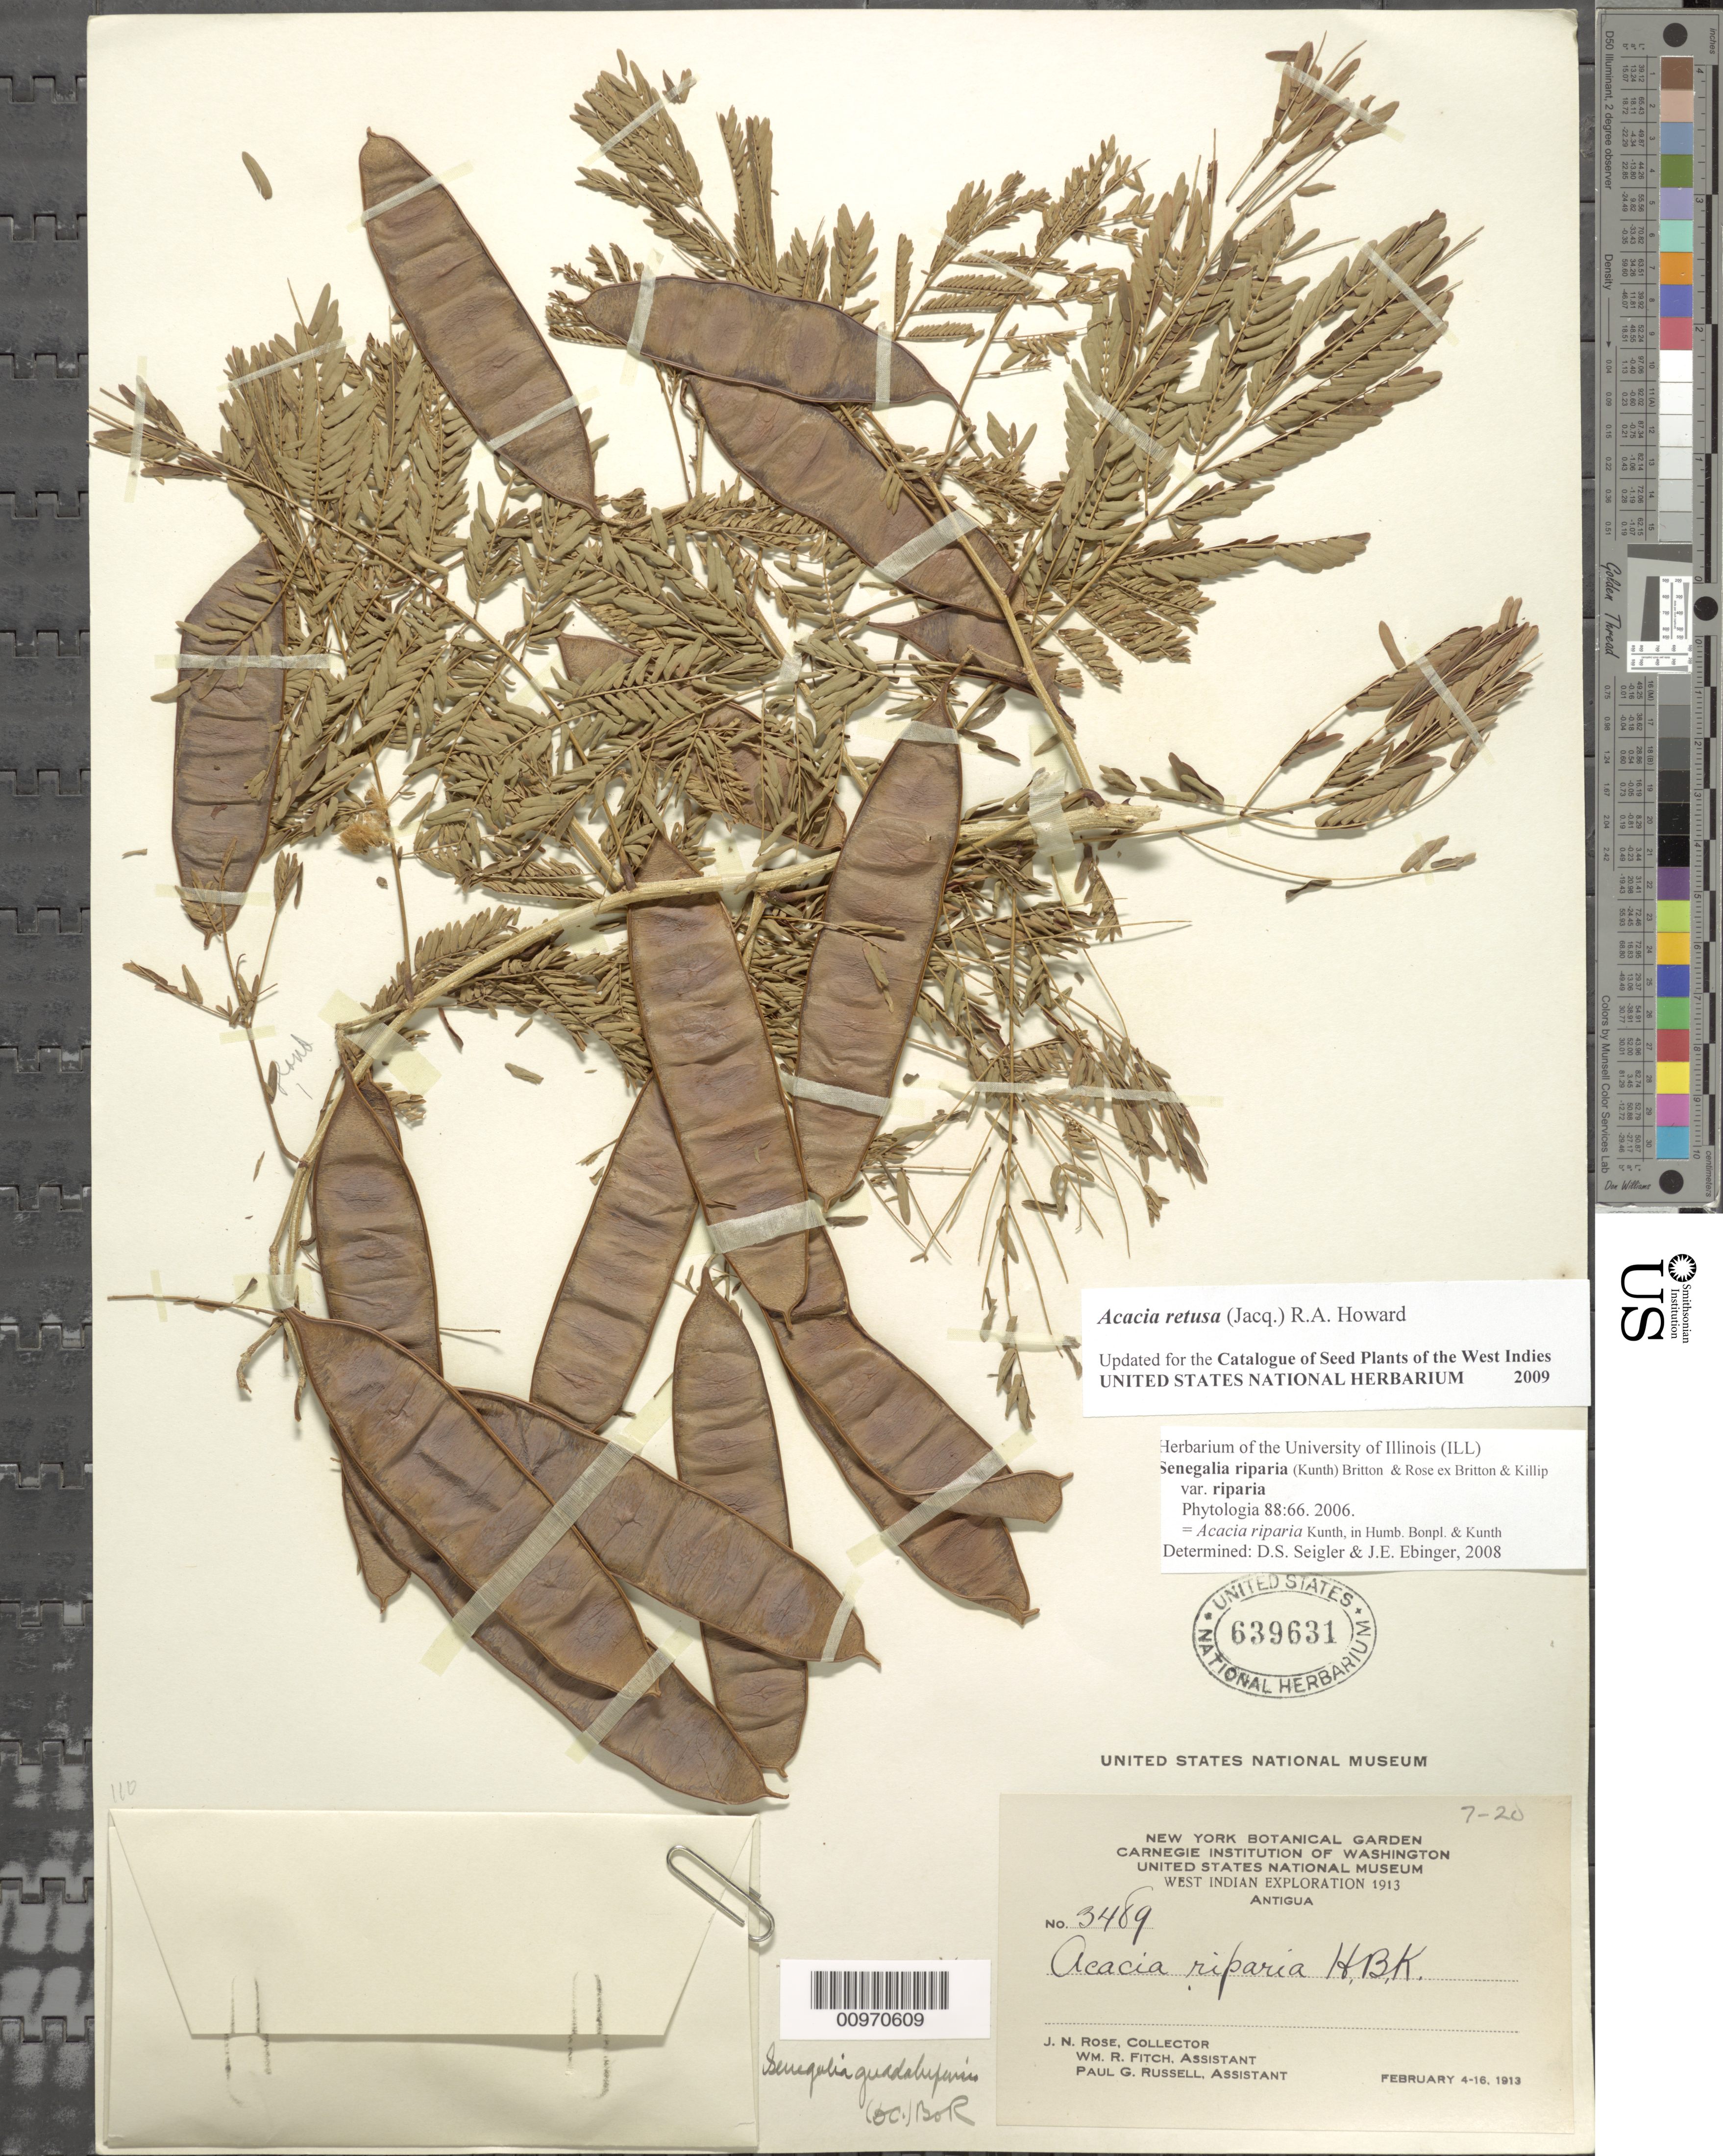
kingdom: Plantae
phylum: Tracheophyta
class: Magnoliopsida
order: Fabales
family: Fabaceae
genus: Senegalia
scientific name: Senegalia riparia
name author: (Kunth) Britton & Rose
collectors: J. N. Rose, W. R. Fitch & P. G. Russell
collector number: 3489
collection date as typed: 04 Feb 1913 to 16 Feb 1913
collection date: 1913-02-04/1913-02-16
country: Antigua and Barbuda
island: Antigua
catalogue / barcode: US 639631